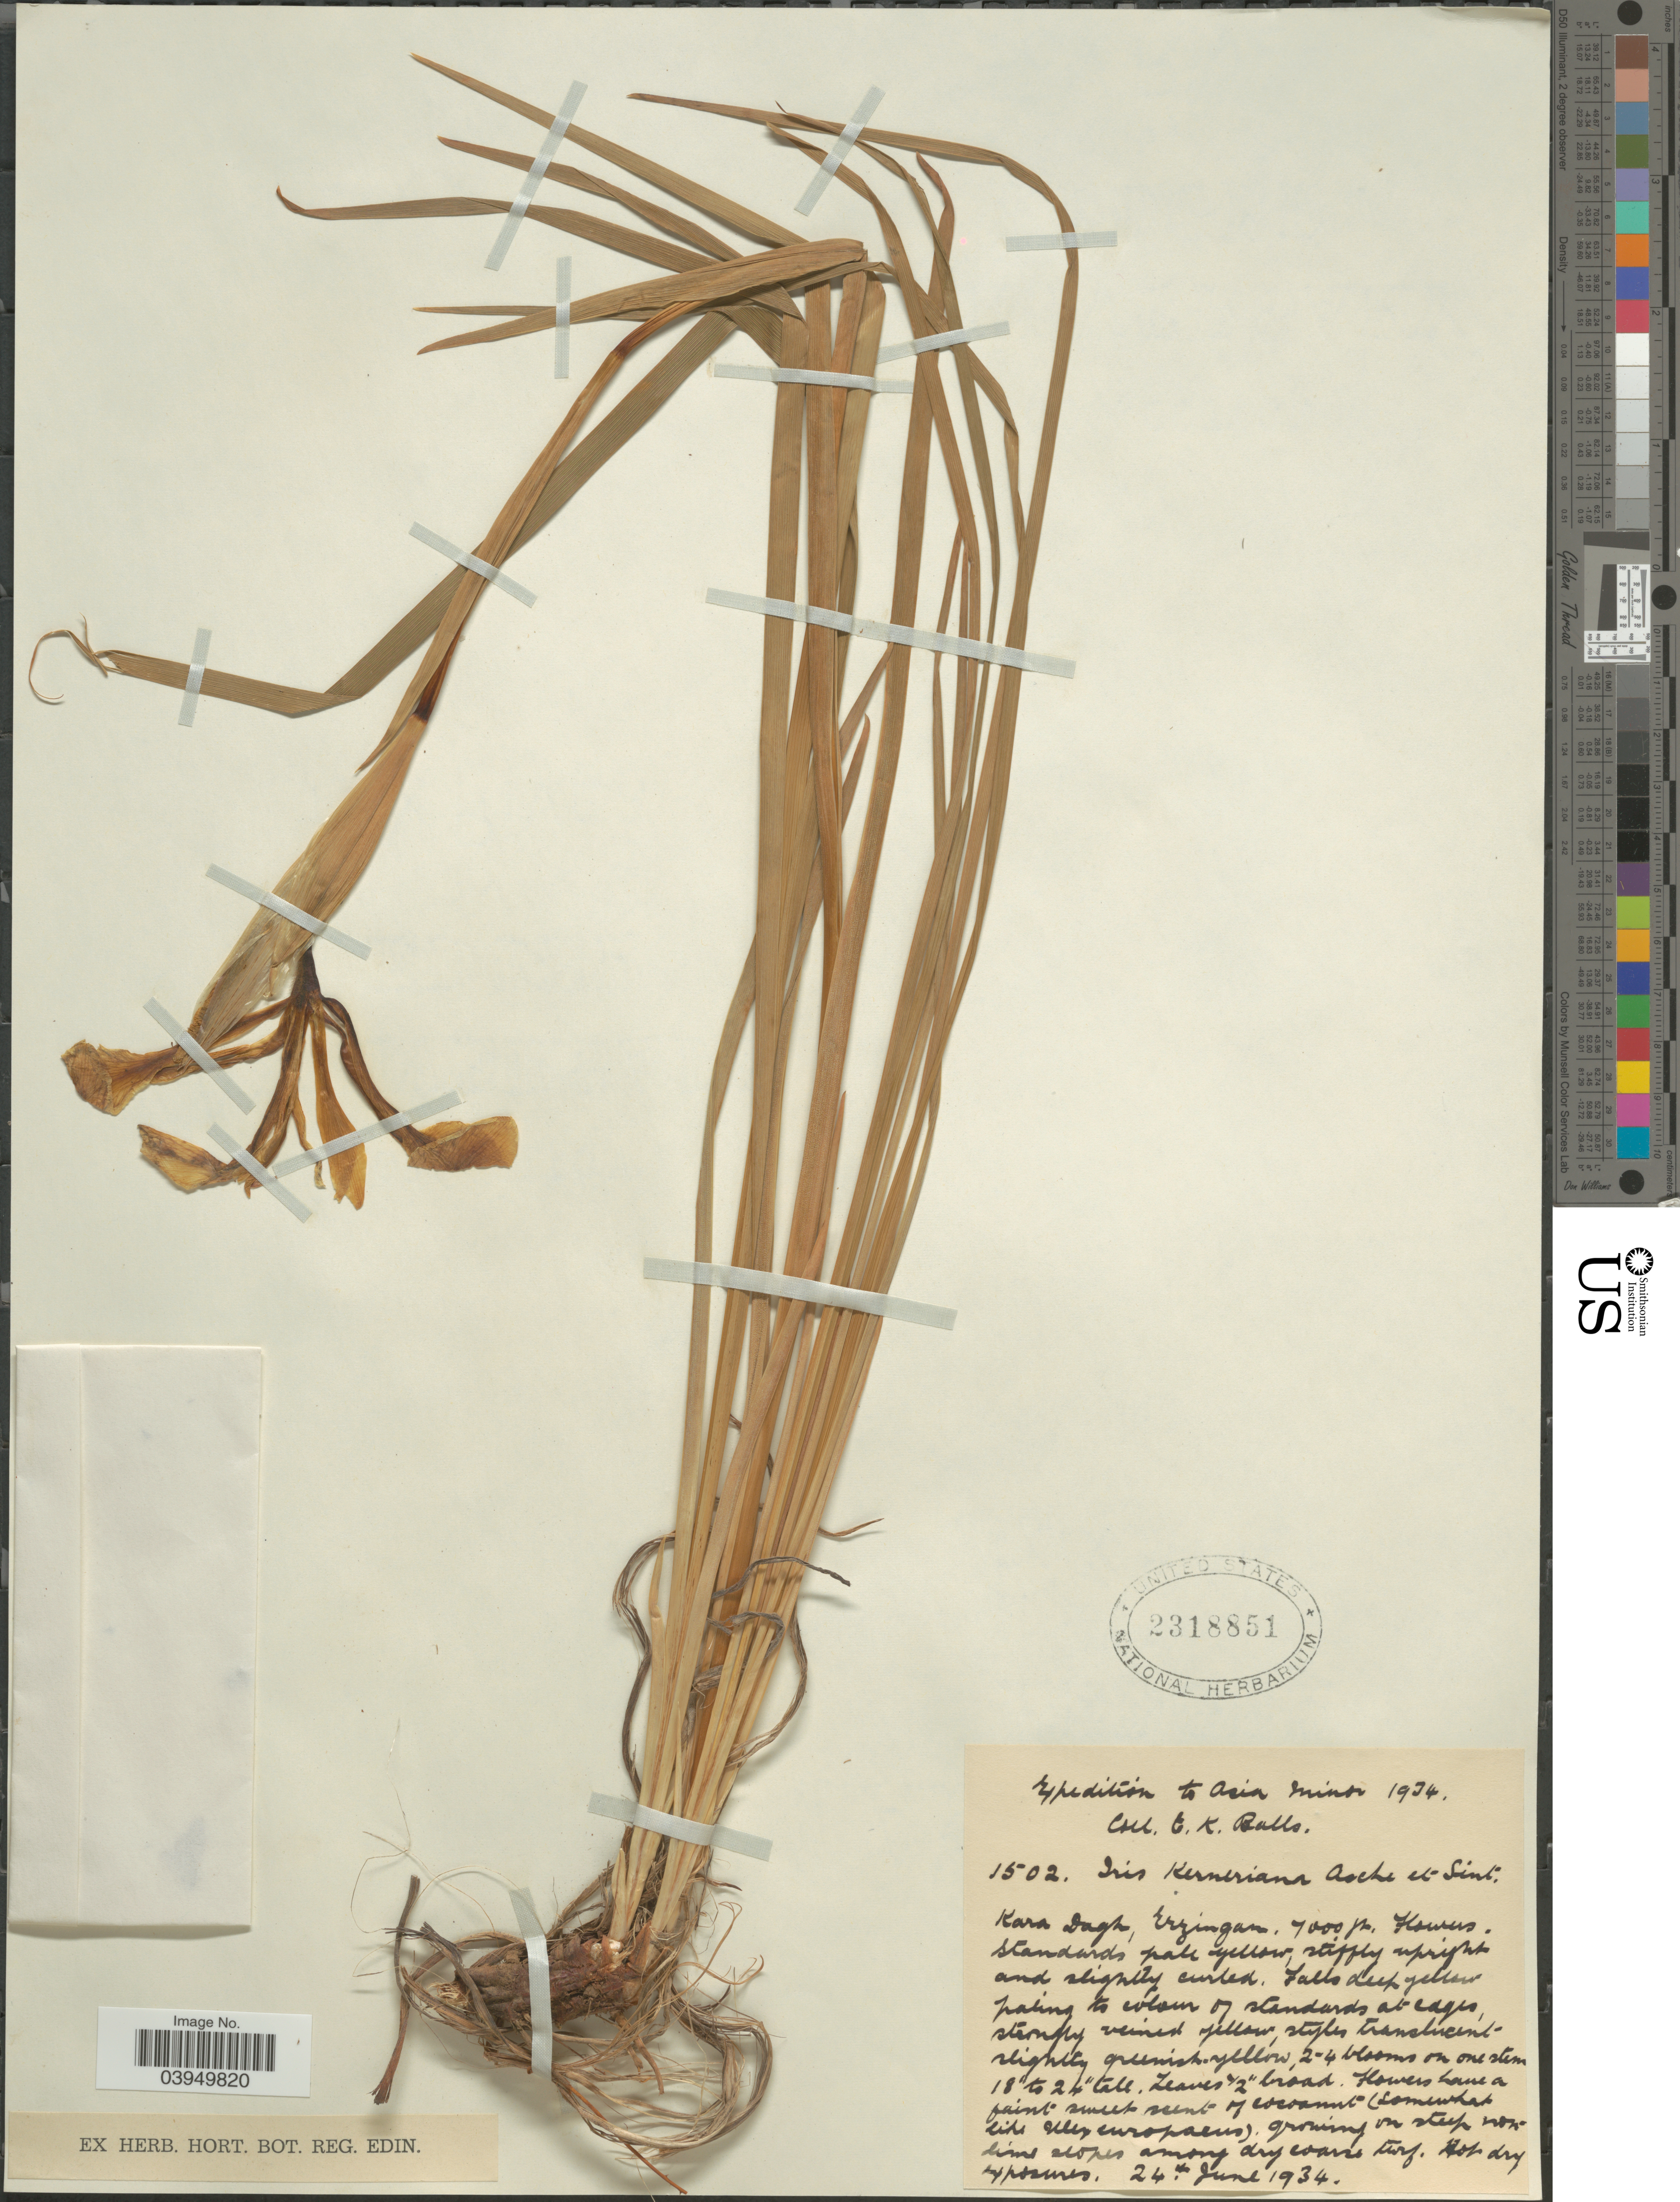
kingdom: Plantae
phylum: Tracheophyta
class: Liliopsida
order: Asparagales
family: Iridaceae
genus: Iris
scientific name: Iris kerneriana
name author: Asch. & Sint. ex Baker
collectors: E. K. Balls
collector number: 1502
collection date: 1934-06-24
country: Turkey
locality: Asia Minor. Kara Dagh, Erzingan.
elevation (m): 2134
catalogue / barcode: US 2318851